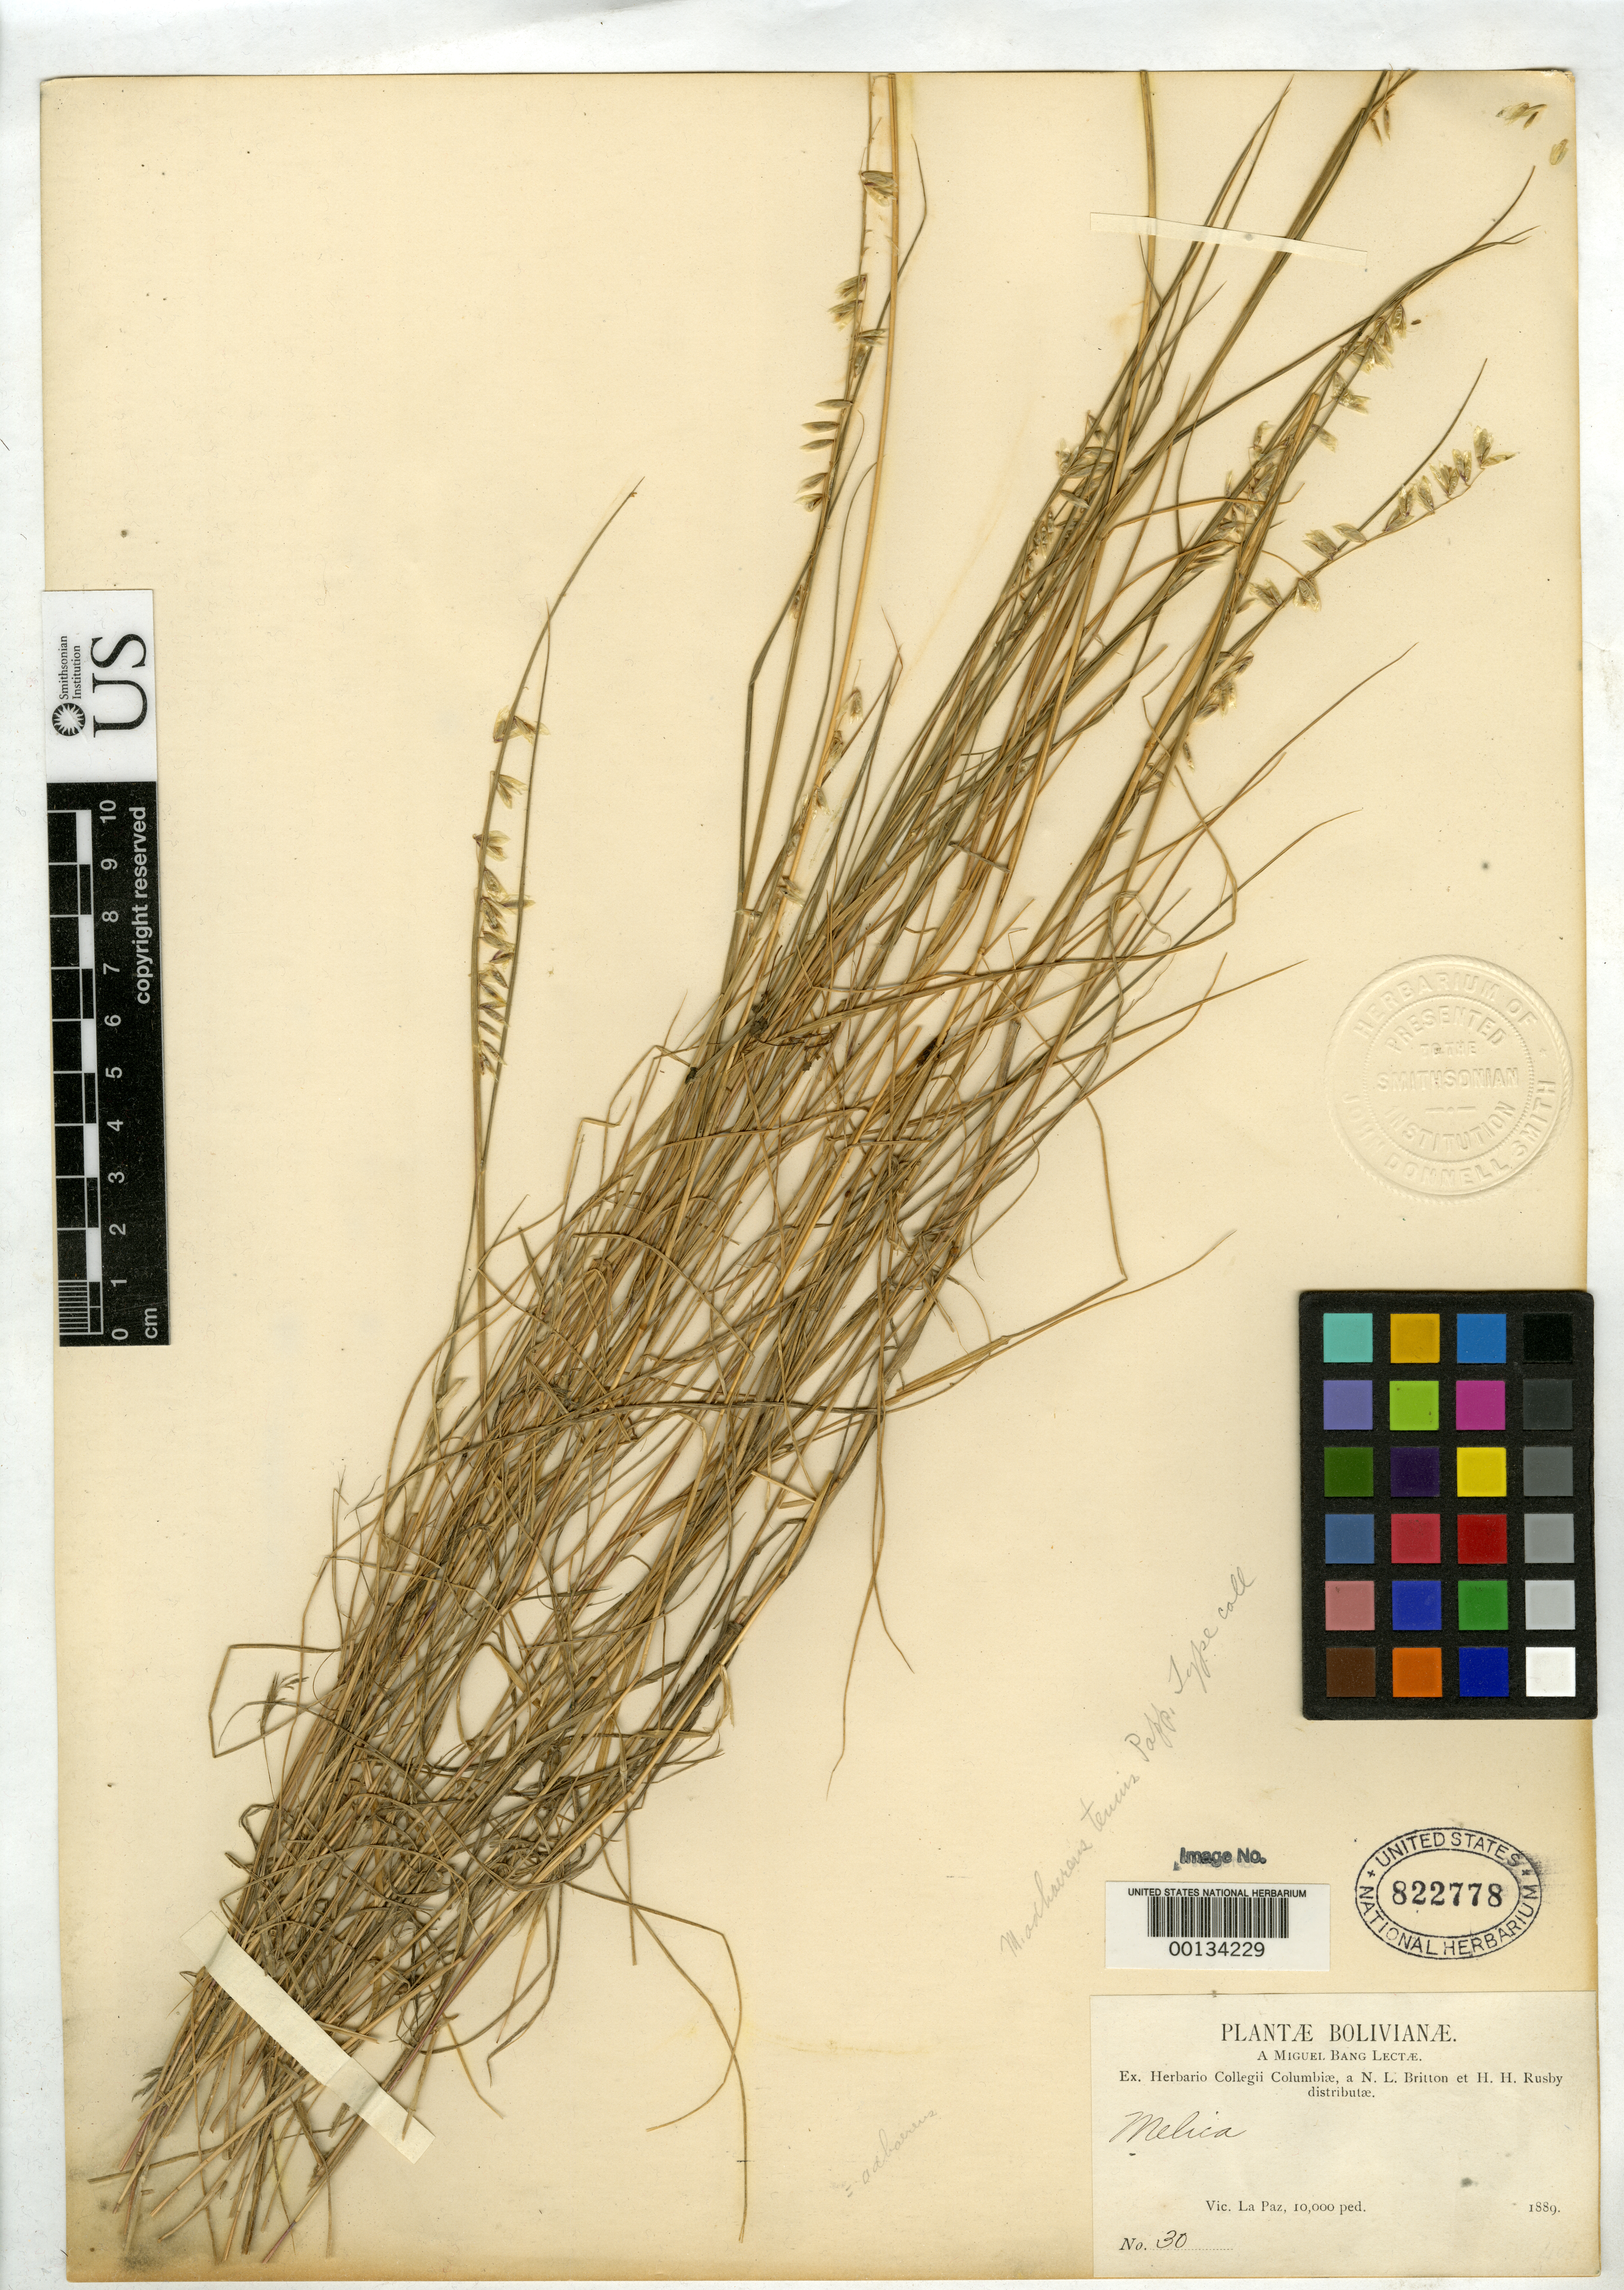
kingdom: Plantae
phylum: Tracheophyta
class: Liliopsida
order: Poales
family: Poaceae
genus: Melica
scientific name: Melica weberbaueri var. tenuis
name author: Papp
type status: Isotype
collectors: M. Bang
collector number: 30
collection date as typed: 1889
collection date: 1889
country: Bolivia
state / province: La Paz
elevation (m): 3048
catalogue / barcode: US 822778